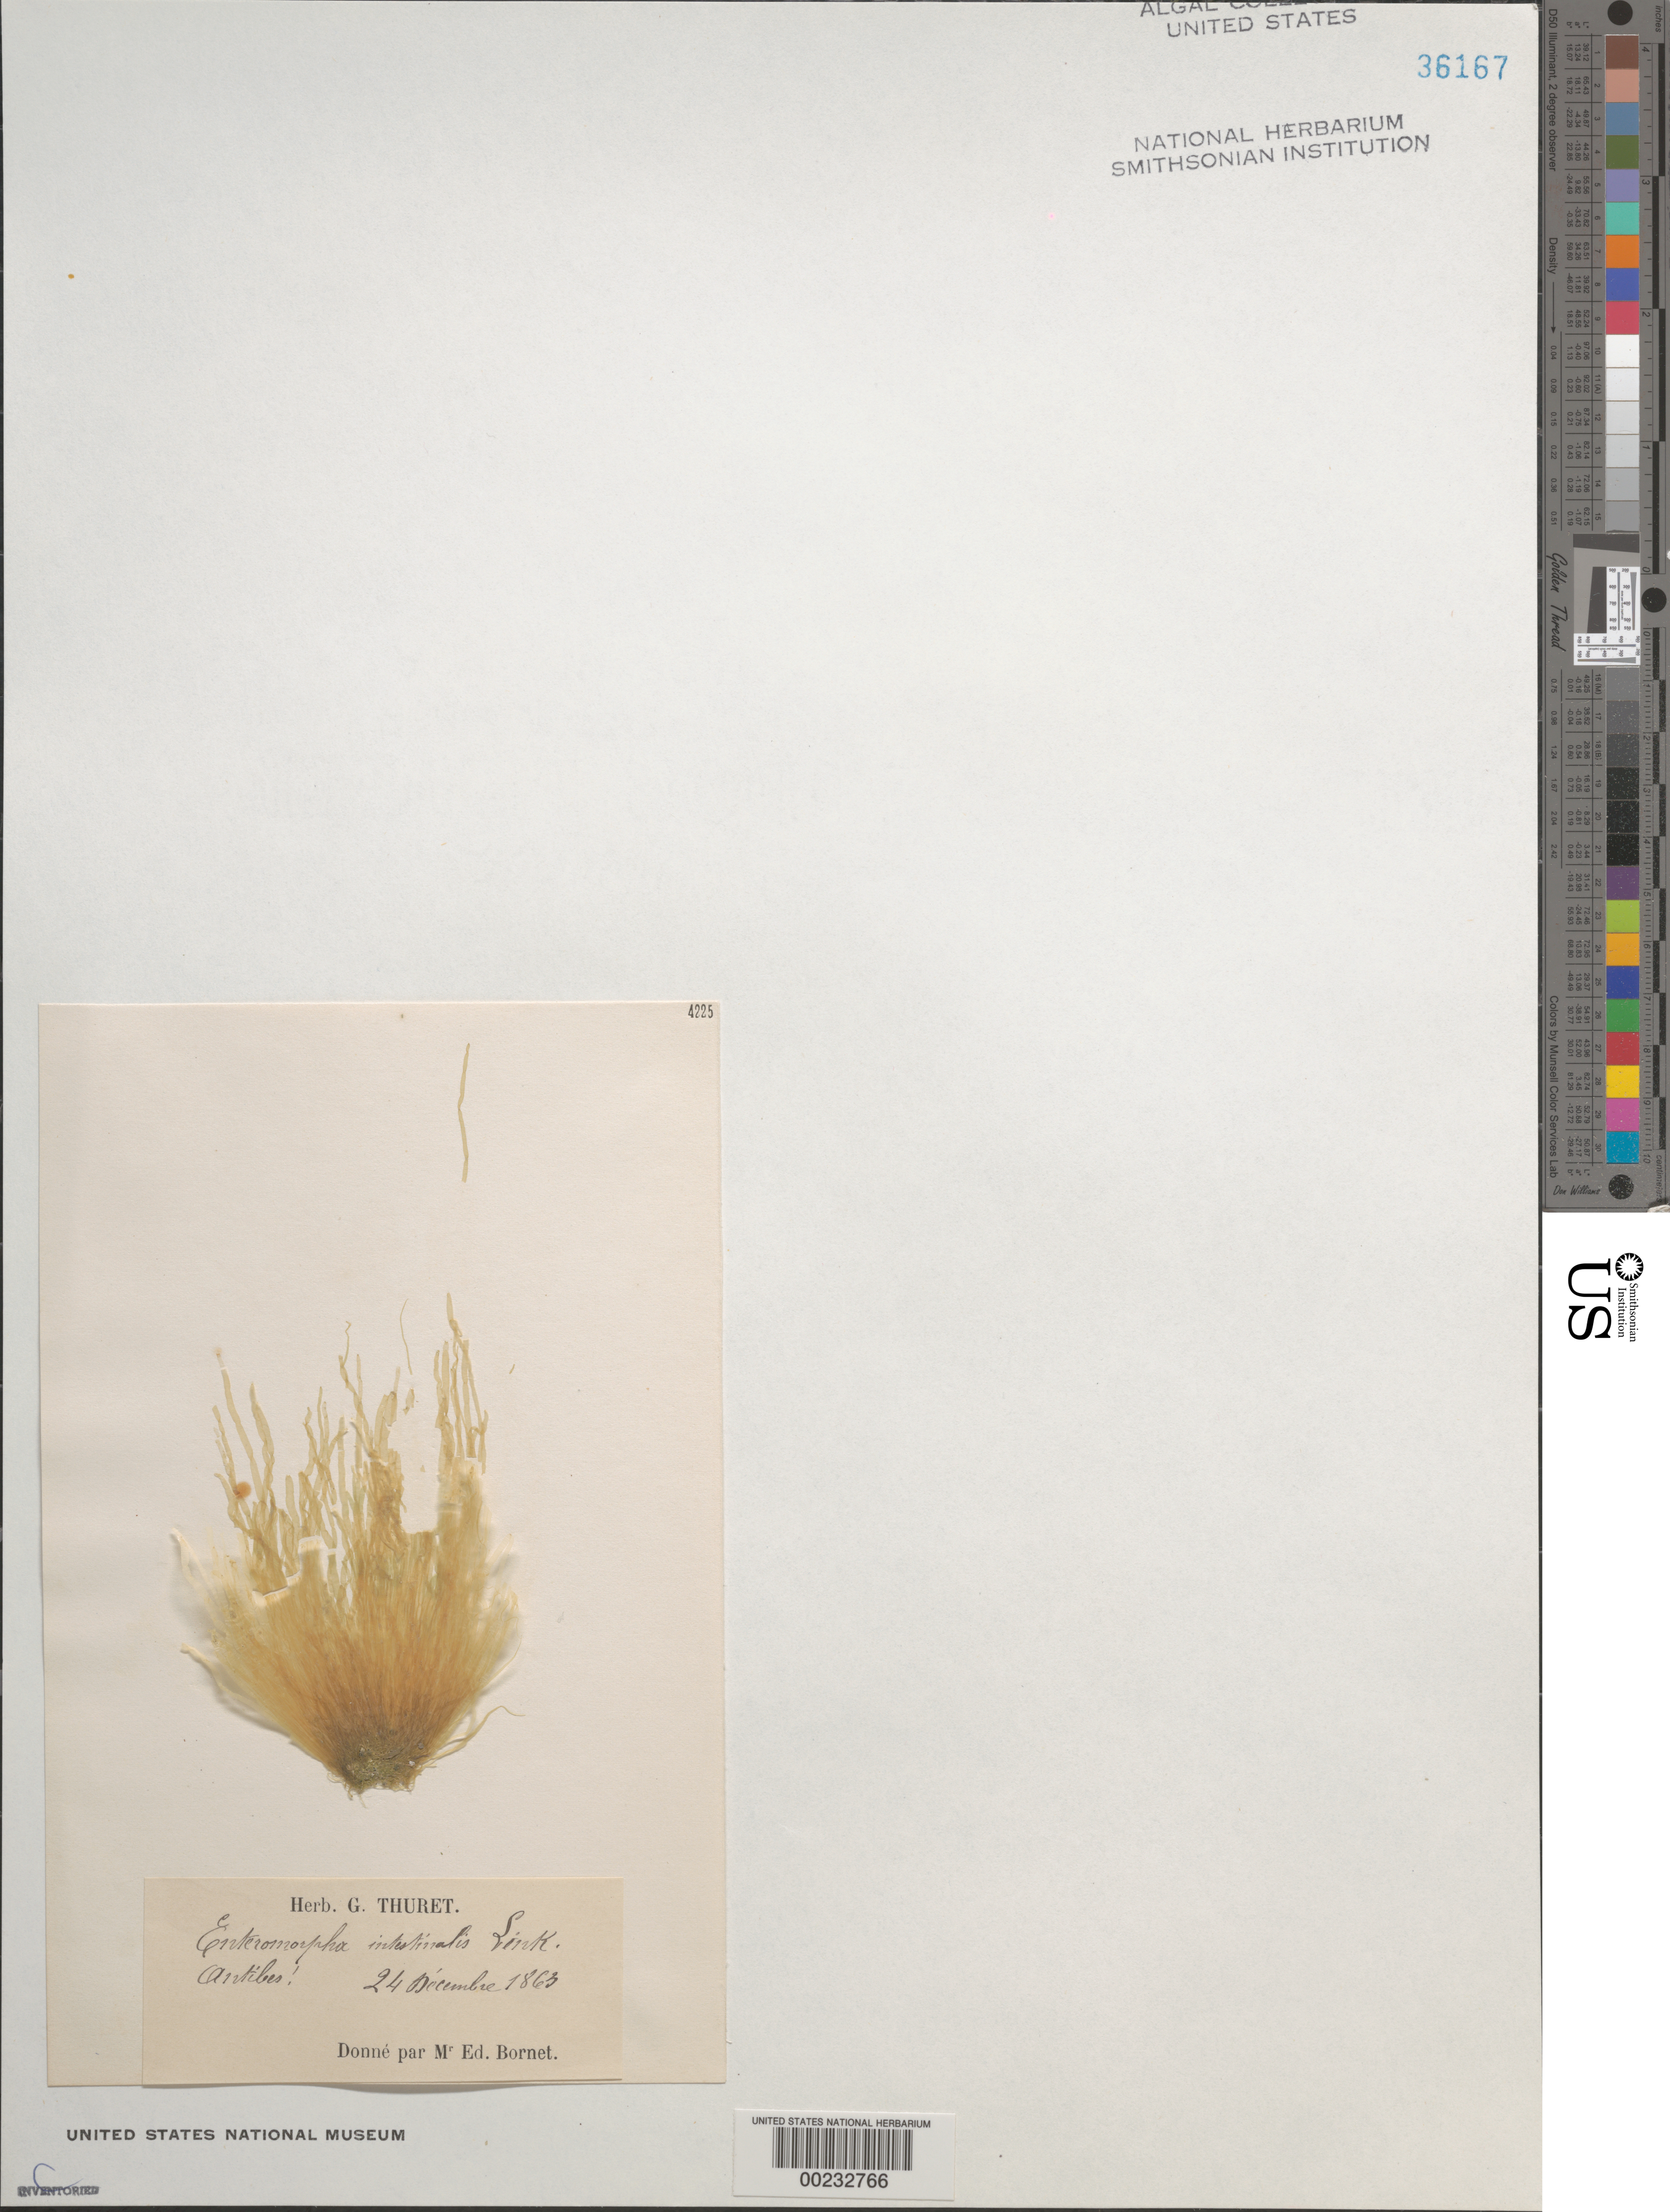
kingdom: Plantae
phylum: Chlorophyta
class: Ulvophyceae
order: Ulvales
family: Ulvaceae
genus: Ulva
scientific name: Ulva intestinalis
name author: L.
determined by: Algae name updating Project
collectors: Thuret, G. (herbarium)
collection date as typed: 24 Dec 1863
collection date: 1863-12-24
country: France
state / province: Provence-Alpes-Côte d'Azur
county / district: Alpes-Maritimes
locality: Antibes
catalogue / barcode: US 36167